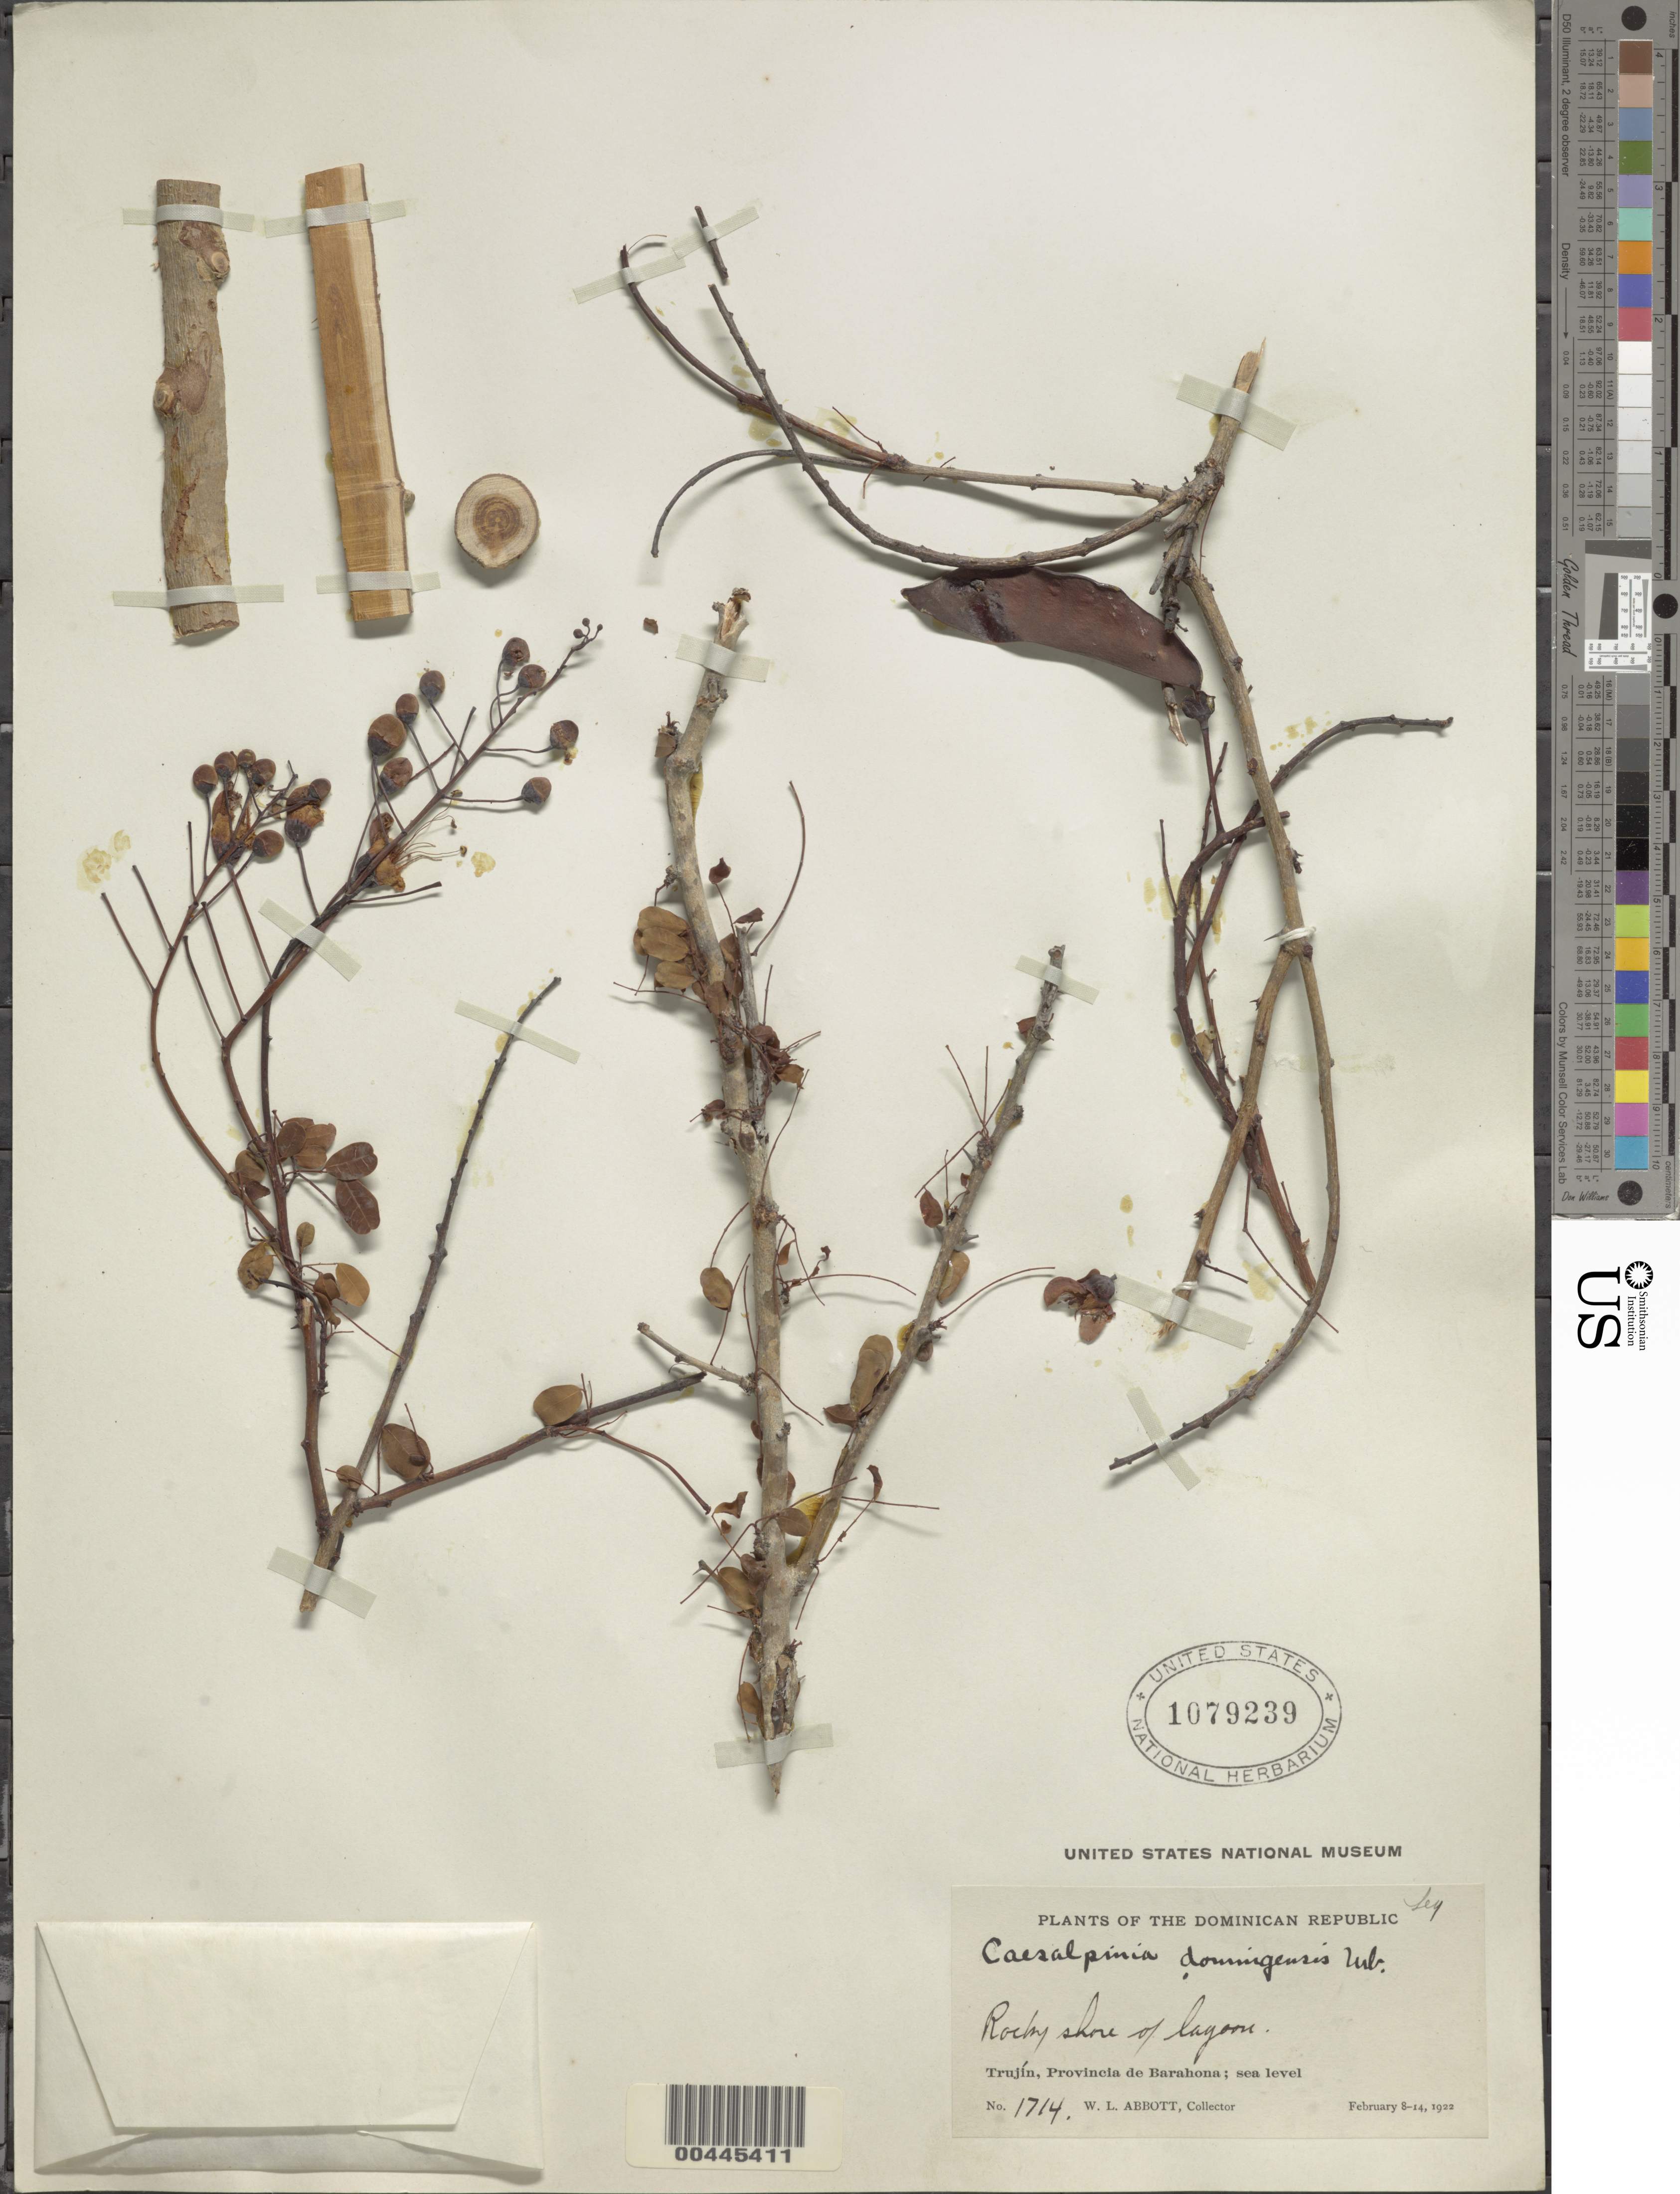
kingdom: Plantae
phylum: Tracheophyta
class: Magnoliopsida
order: Fabales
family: Fabaceae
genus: Caesalpinia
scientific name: Caesalpinia domingensis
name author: Urb.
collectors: W. L. Abbott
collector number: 1714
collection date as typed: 08 Feb 1922 to 14 Feb 1922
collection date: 1922-02-08/1922-02-14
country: Dominican Republic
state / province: Barahona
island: Hispaniola Island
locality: Trujin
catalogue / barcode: US 1079239